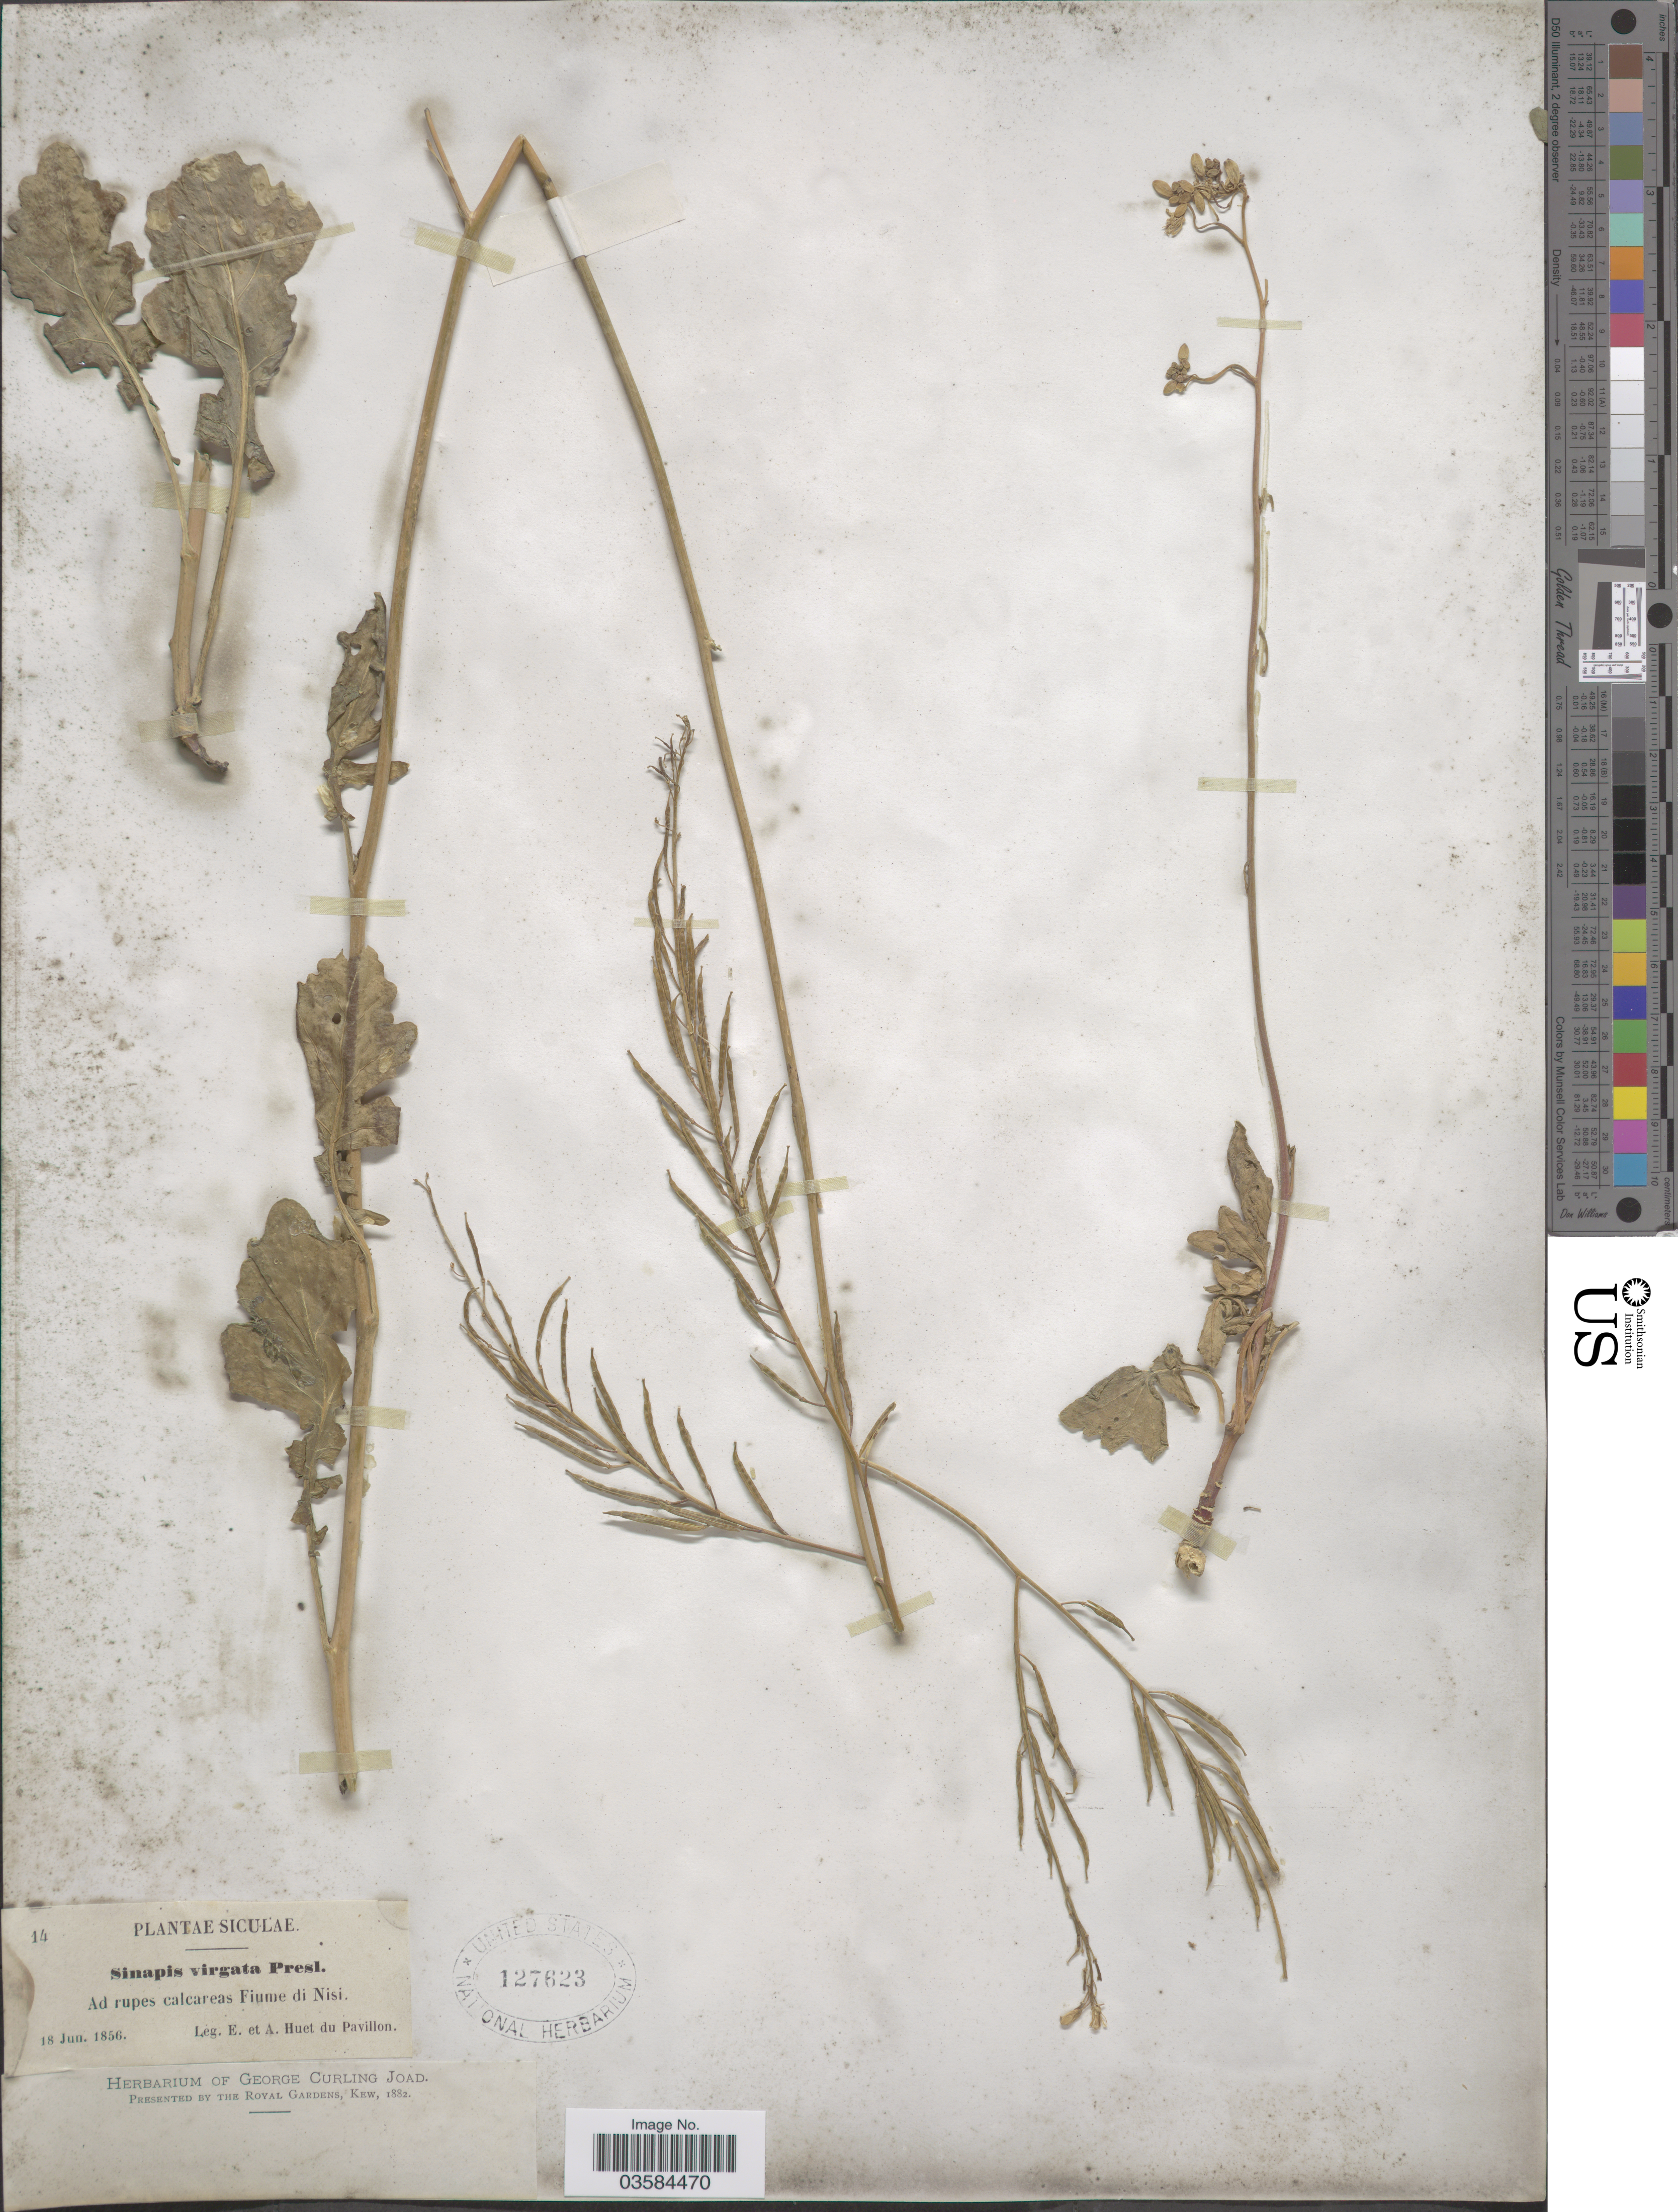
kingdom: Plantae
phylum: Tracheophyta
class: Magnoliopsida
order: Brassicales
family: Brassicaceae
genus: Sinapis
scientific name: Sinapis virgata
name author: Cav.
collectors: E. Huet du Pavillon & A. Huet du Pavillon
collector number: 14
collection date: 1856-06-18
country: Italy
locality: Siculae. Ad rupes calcareas Fiume di Nisi.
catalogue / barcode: US 127623